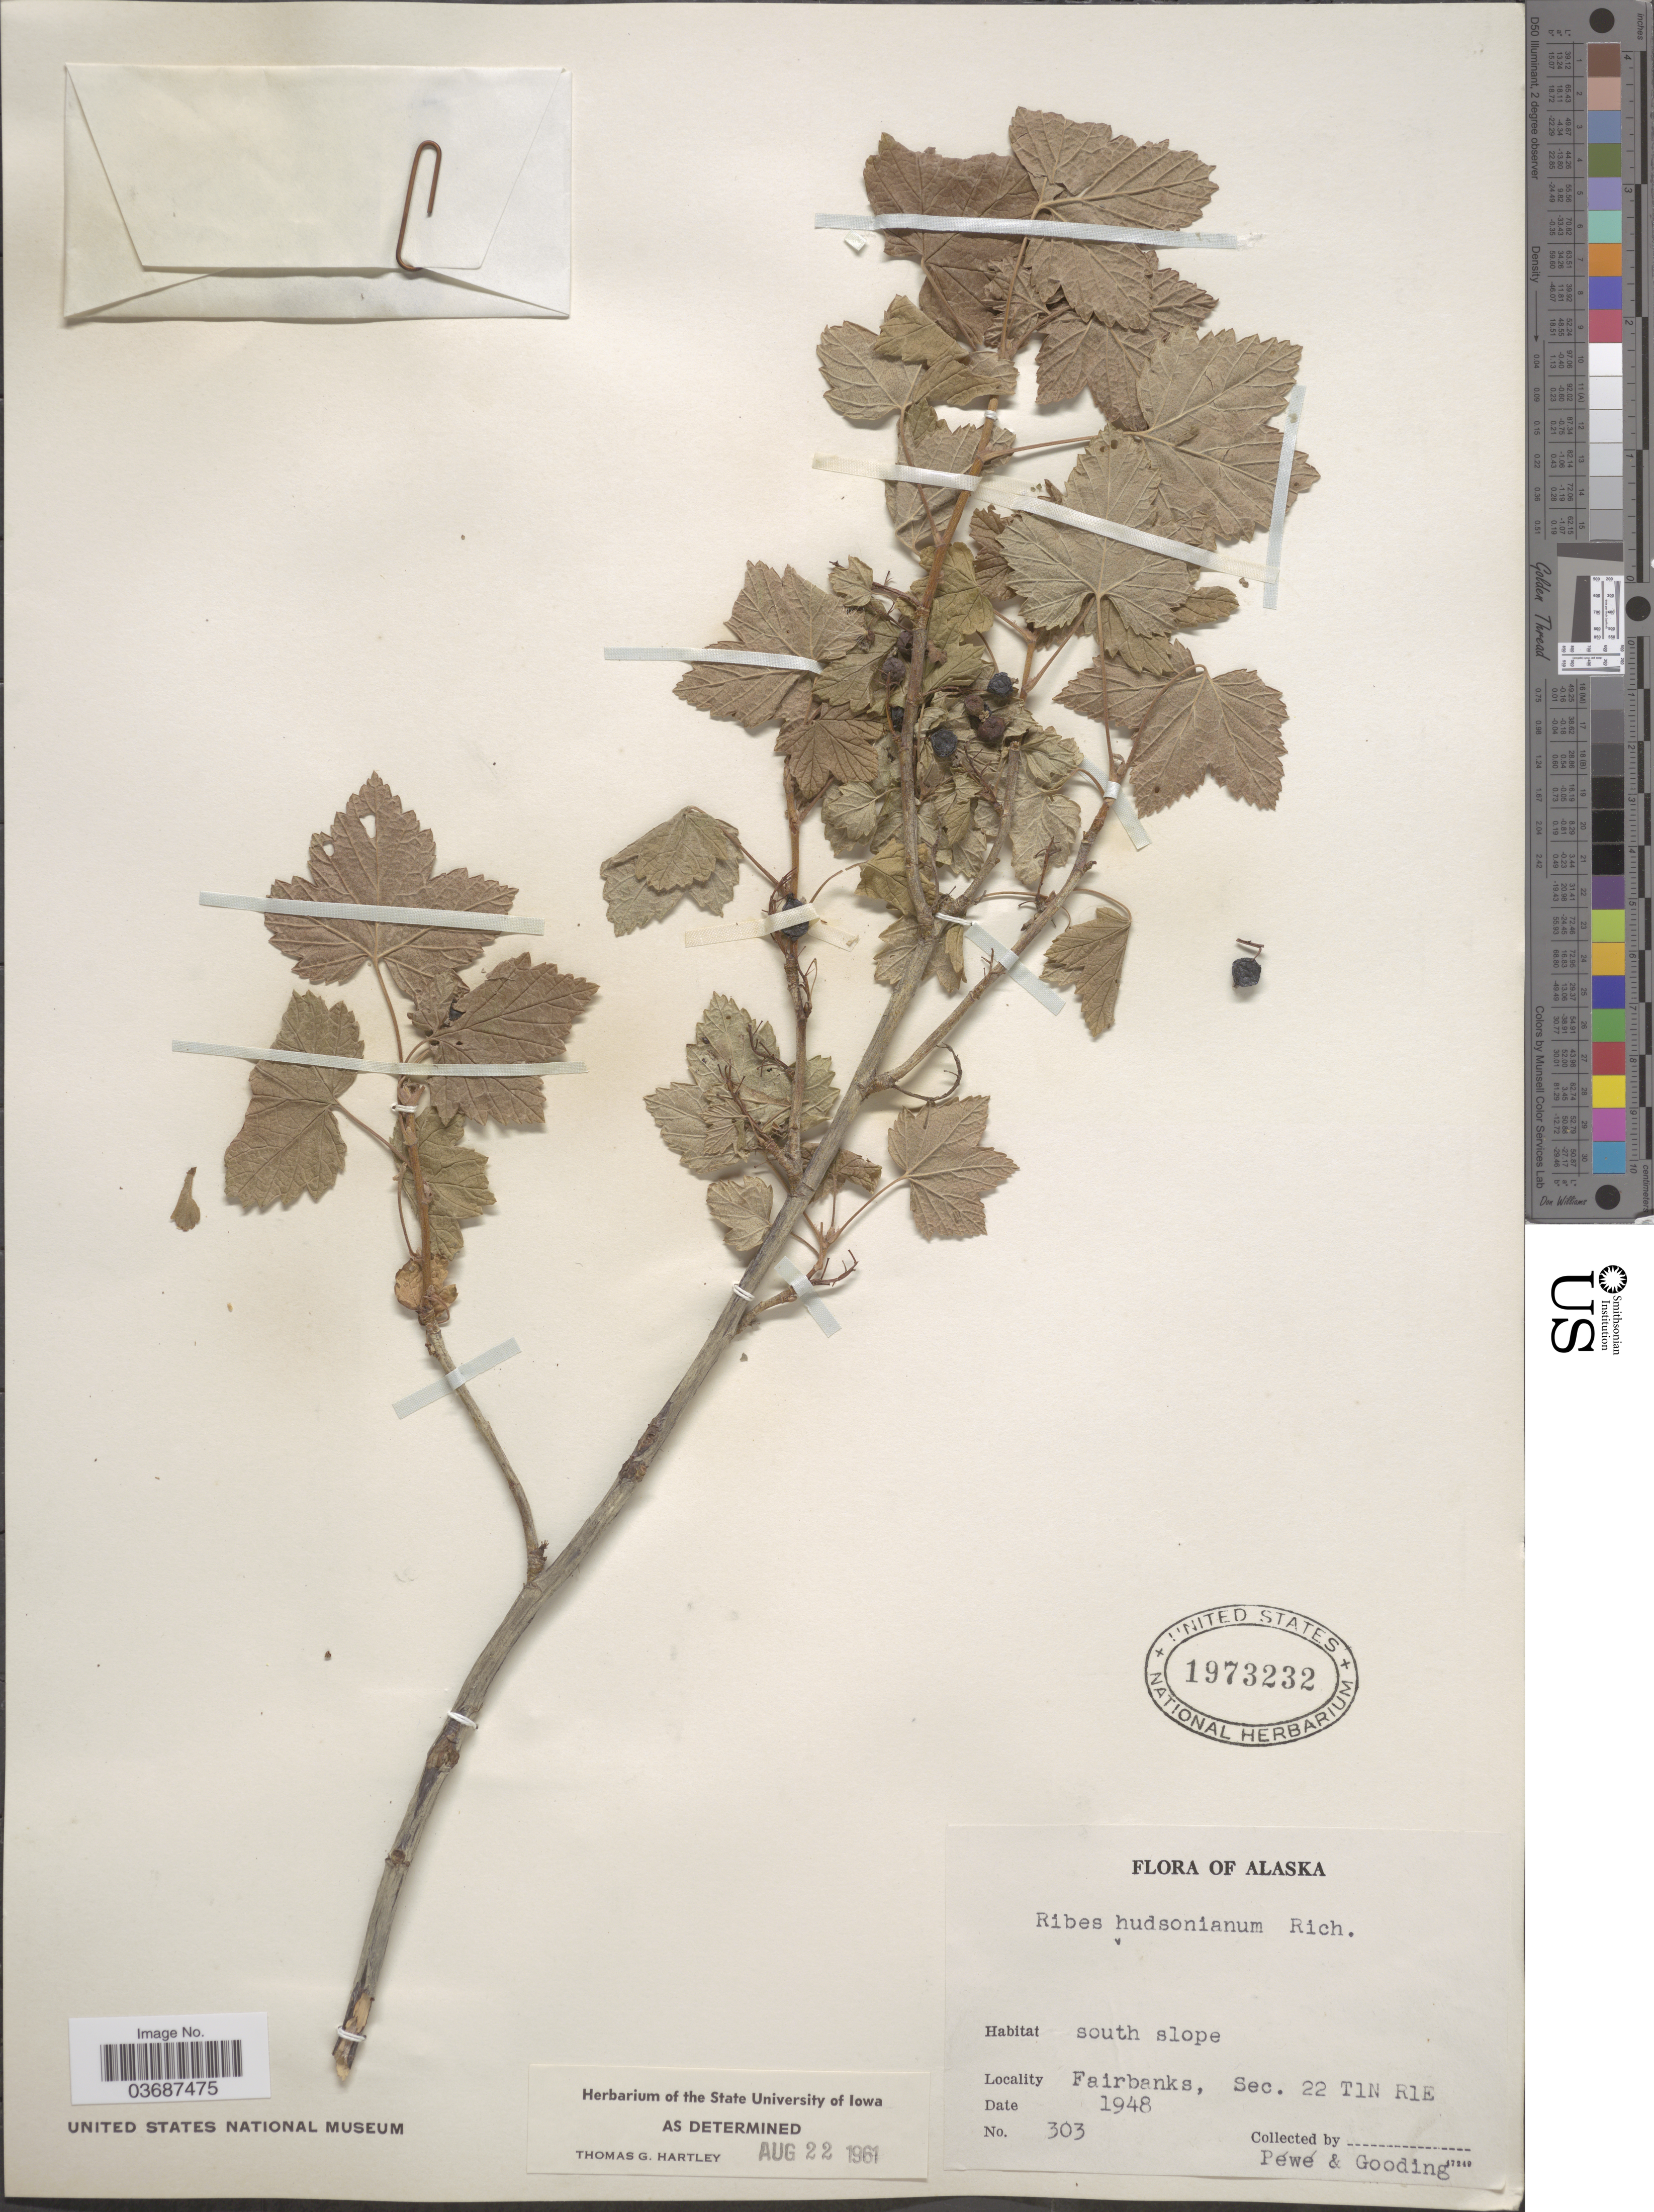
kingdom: Plantae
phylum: Tracheophyta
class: Magnoliopsida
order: Saxifragales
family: Grossulariaceae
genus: Ribes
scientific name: Ribes hudsonianum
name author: Richardson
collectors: Pewe & Gooding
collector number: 303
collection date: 1948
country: United States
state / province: Alaska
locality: South slope. Fairbanks, Sec. 22 T1N R1E.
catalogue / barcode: US 1973232